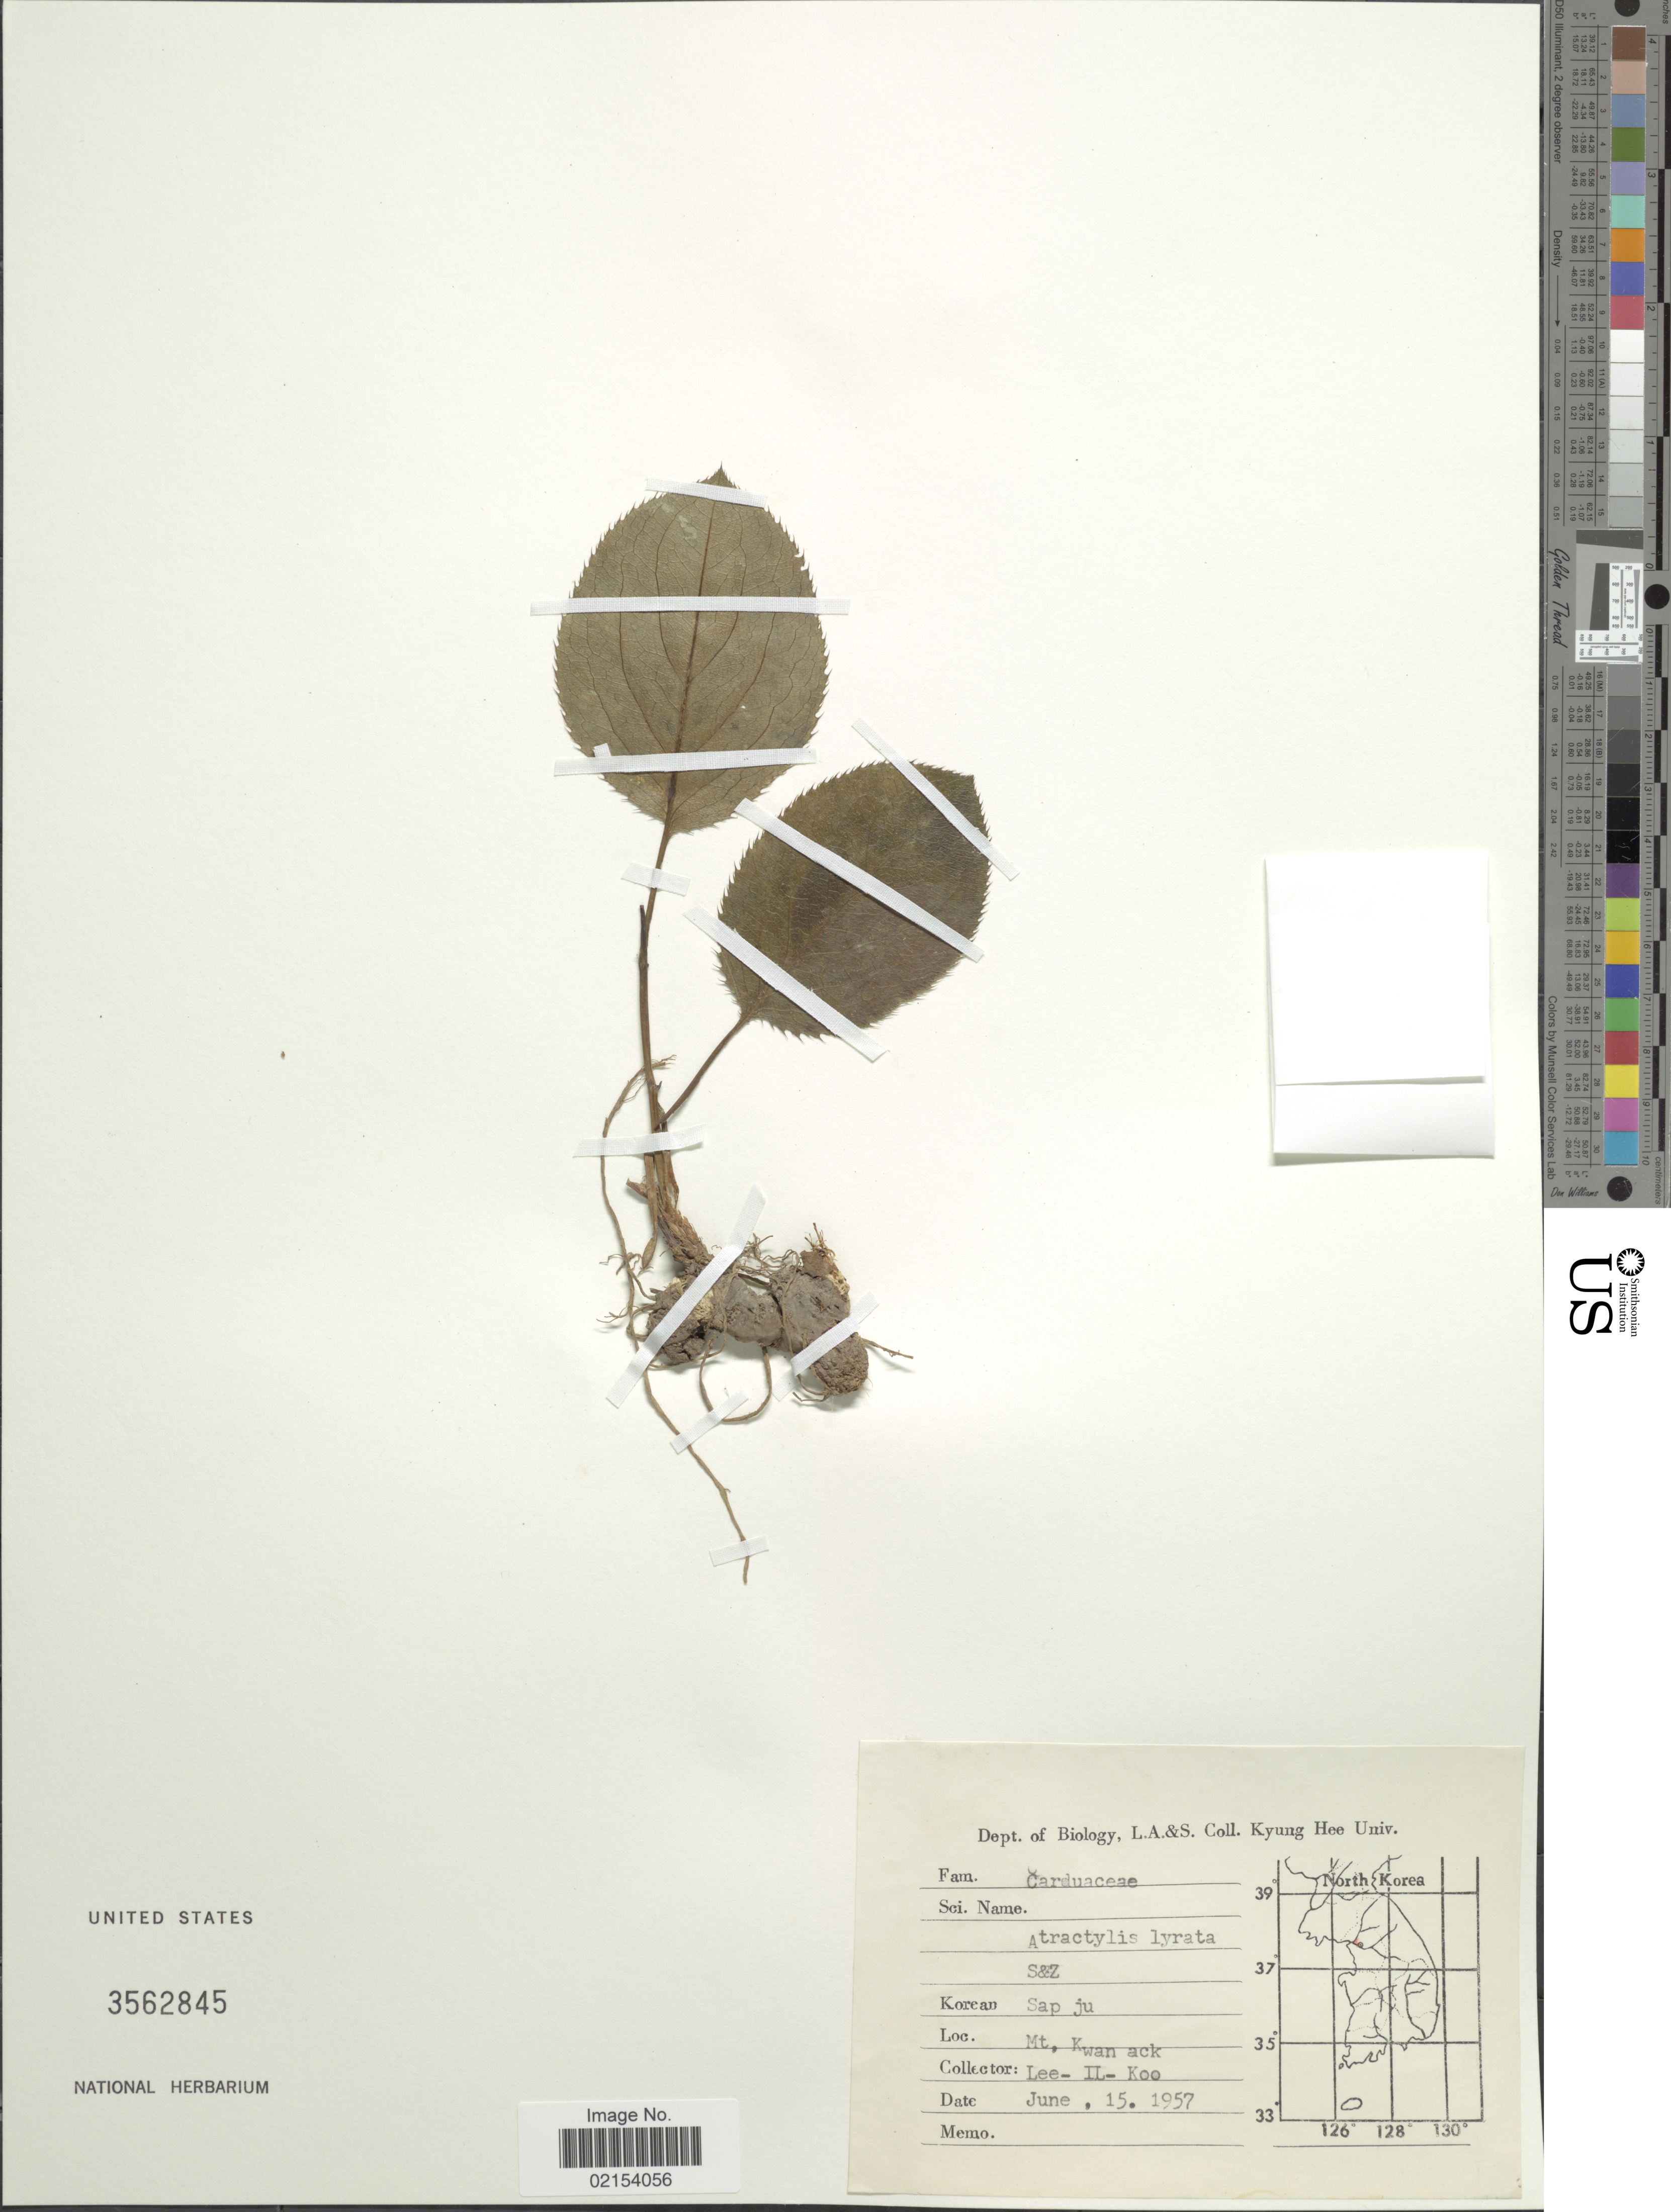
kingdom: Plantae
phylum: Tracheophyta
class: Magnoliopsida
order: Asterales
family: Asteraceae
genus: Atractylodes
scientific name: Atractylodes lancea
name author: (Thunb.) DC.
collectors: Il-Ko Lee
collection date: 1957-06-15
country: South Korea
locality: Mt. Kwan ack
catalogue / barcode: US 3562845